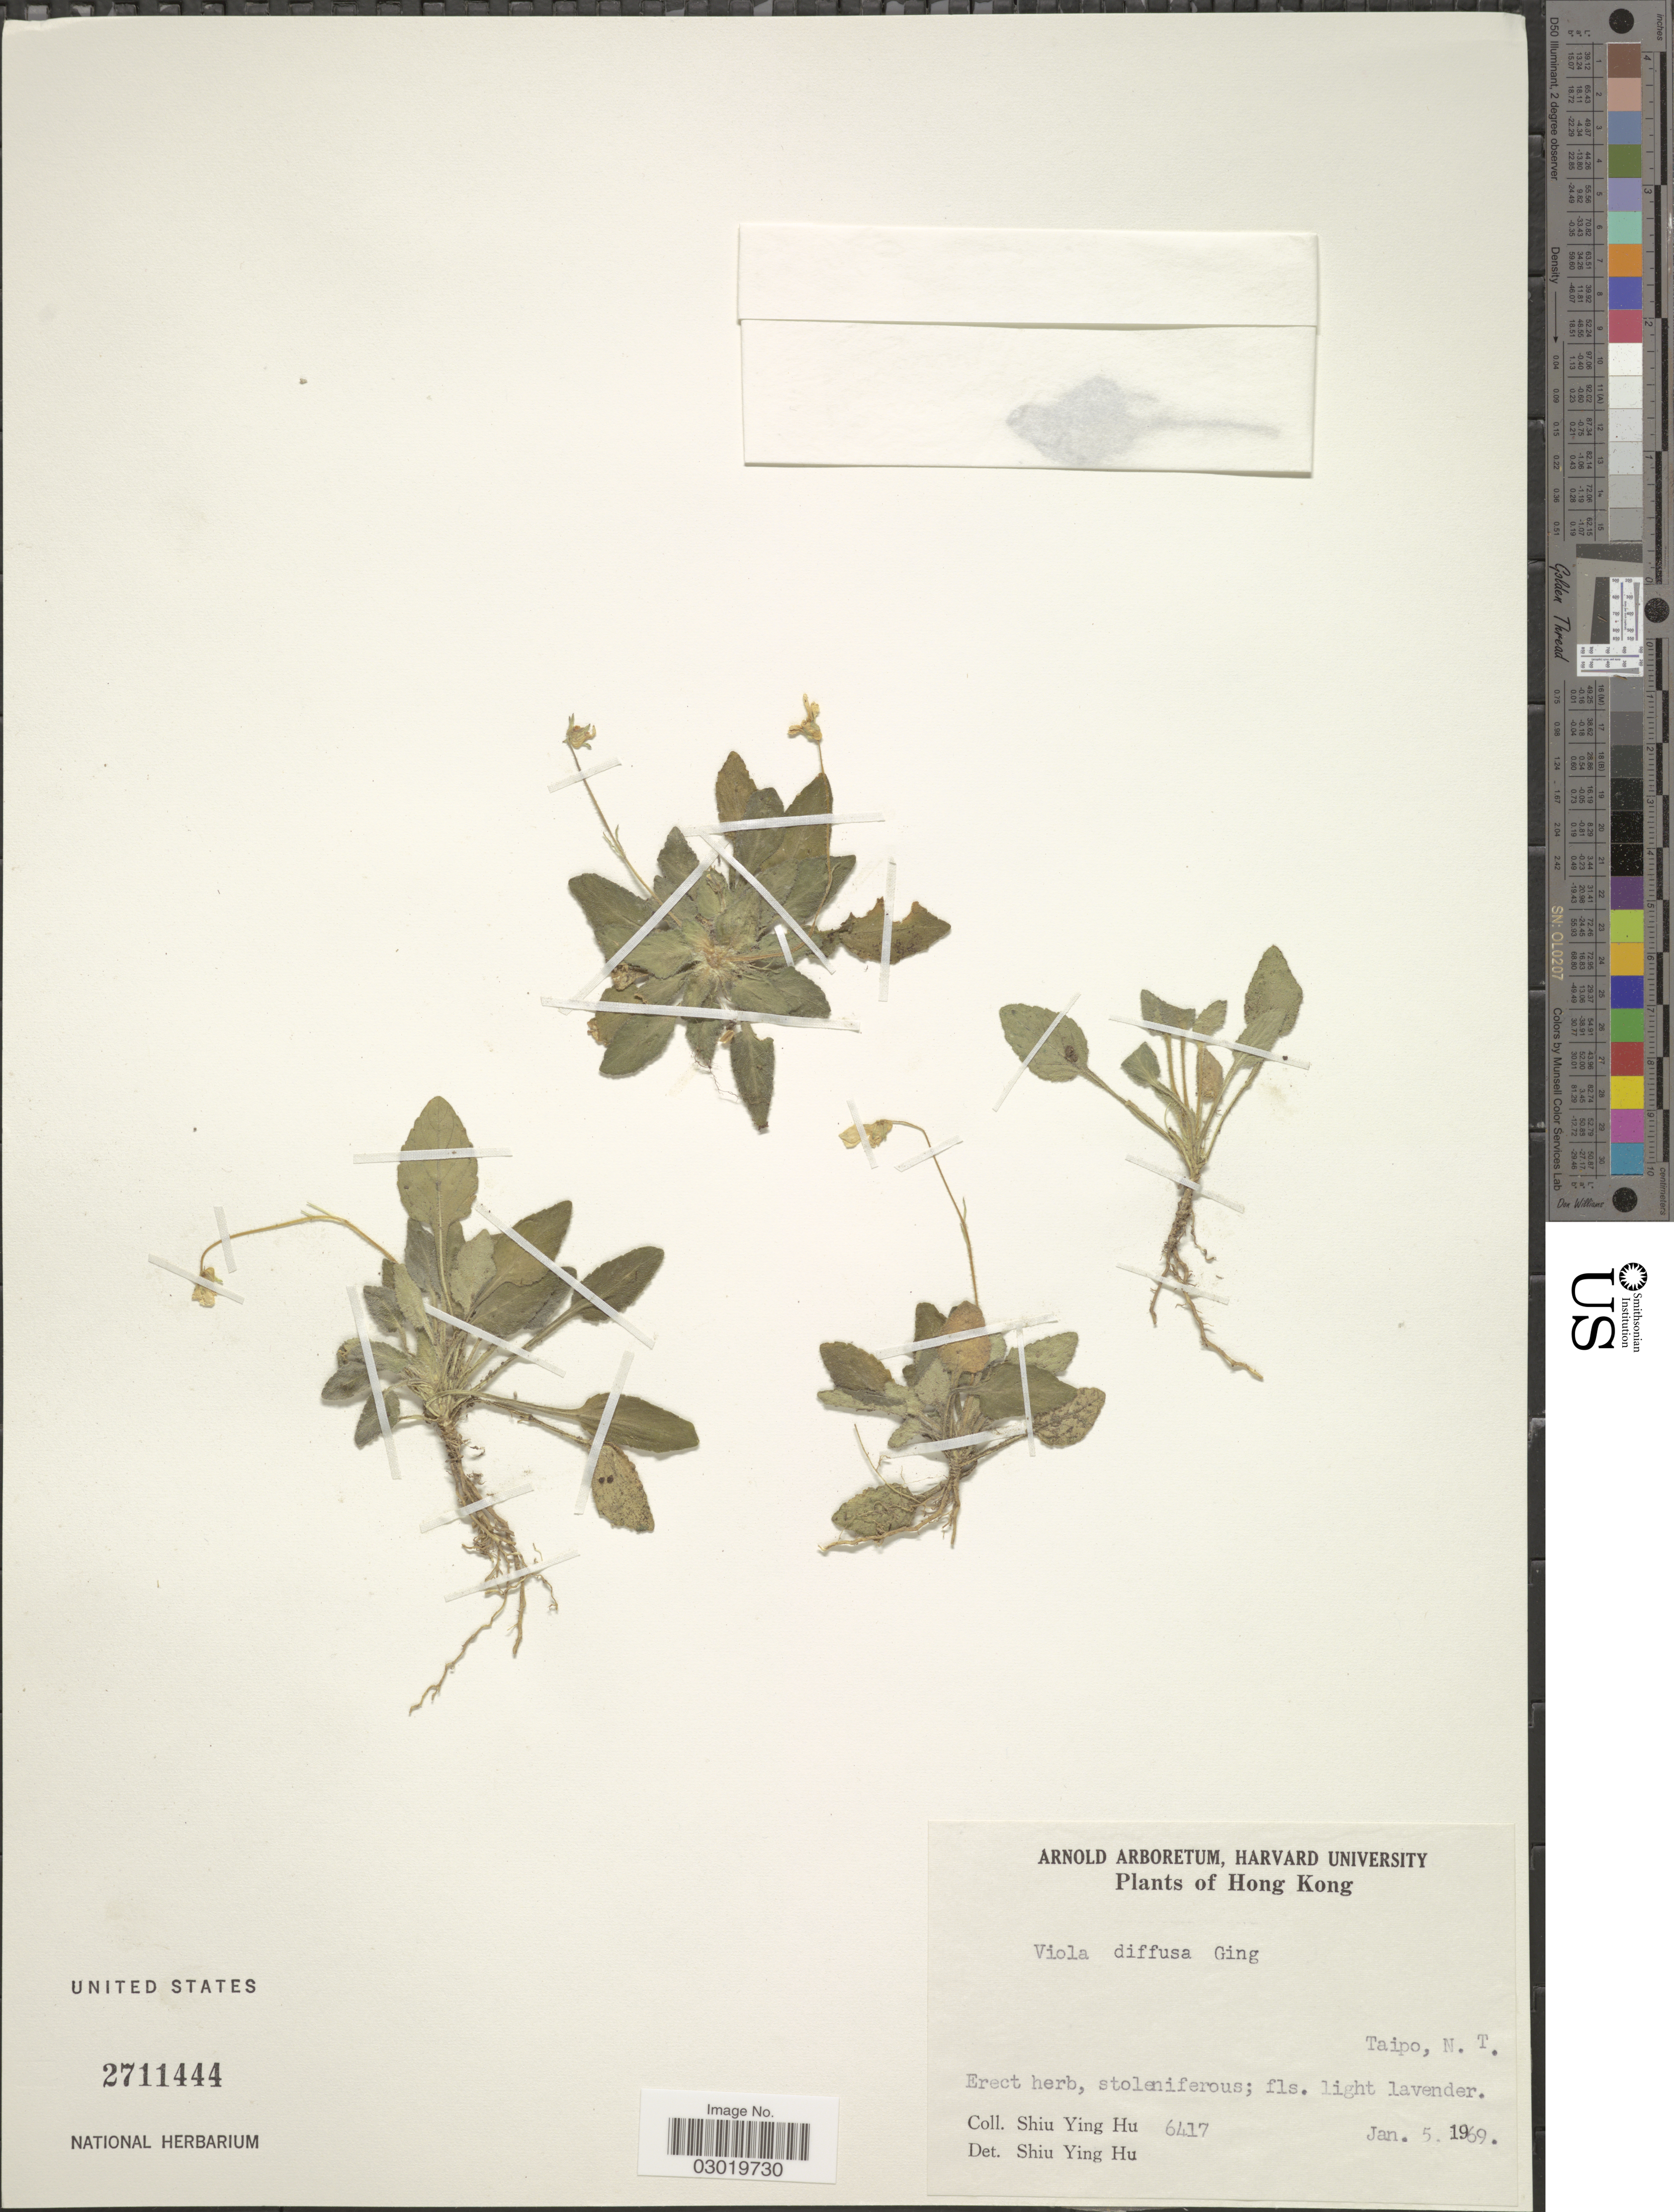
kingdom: Plantae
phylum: Tracheophyta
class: Magnoliopsida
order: Malpighiales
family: Violaceae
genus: Viola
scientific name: Viola diffusa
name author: Ging.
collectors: S. Y. Hu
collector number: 6417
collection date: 1969-01-05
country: China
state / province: Hong Kong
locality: Taipo, N.T.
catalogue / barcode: US 2711444